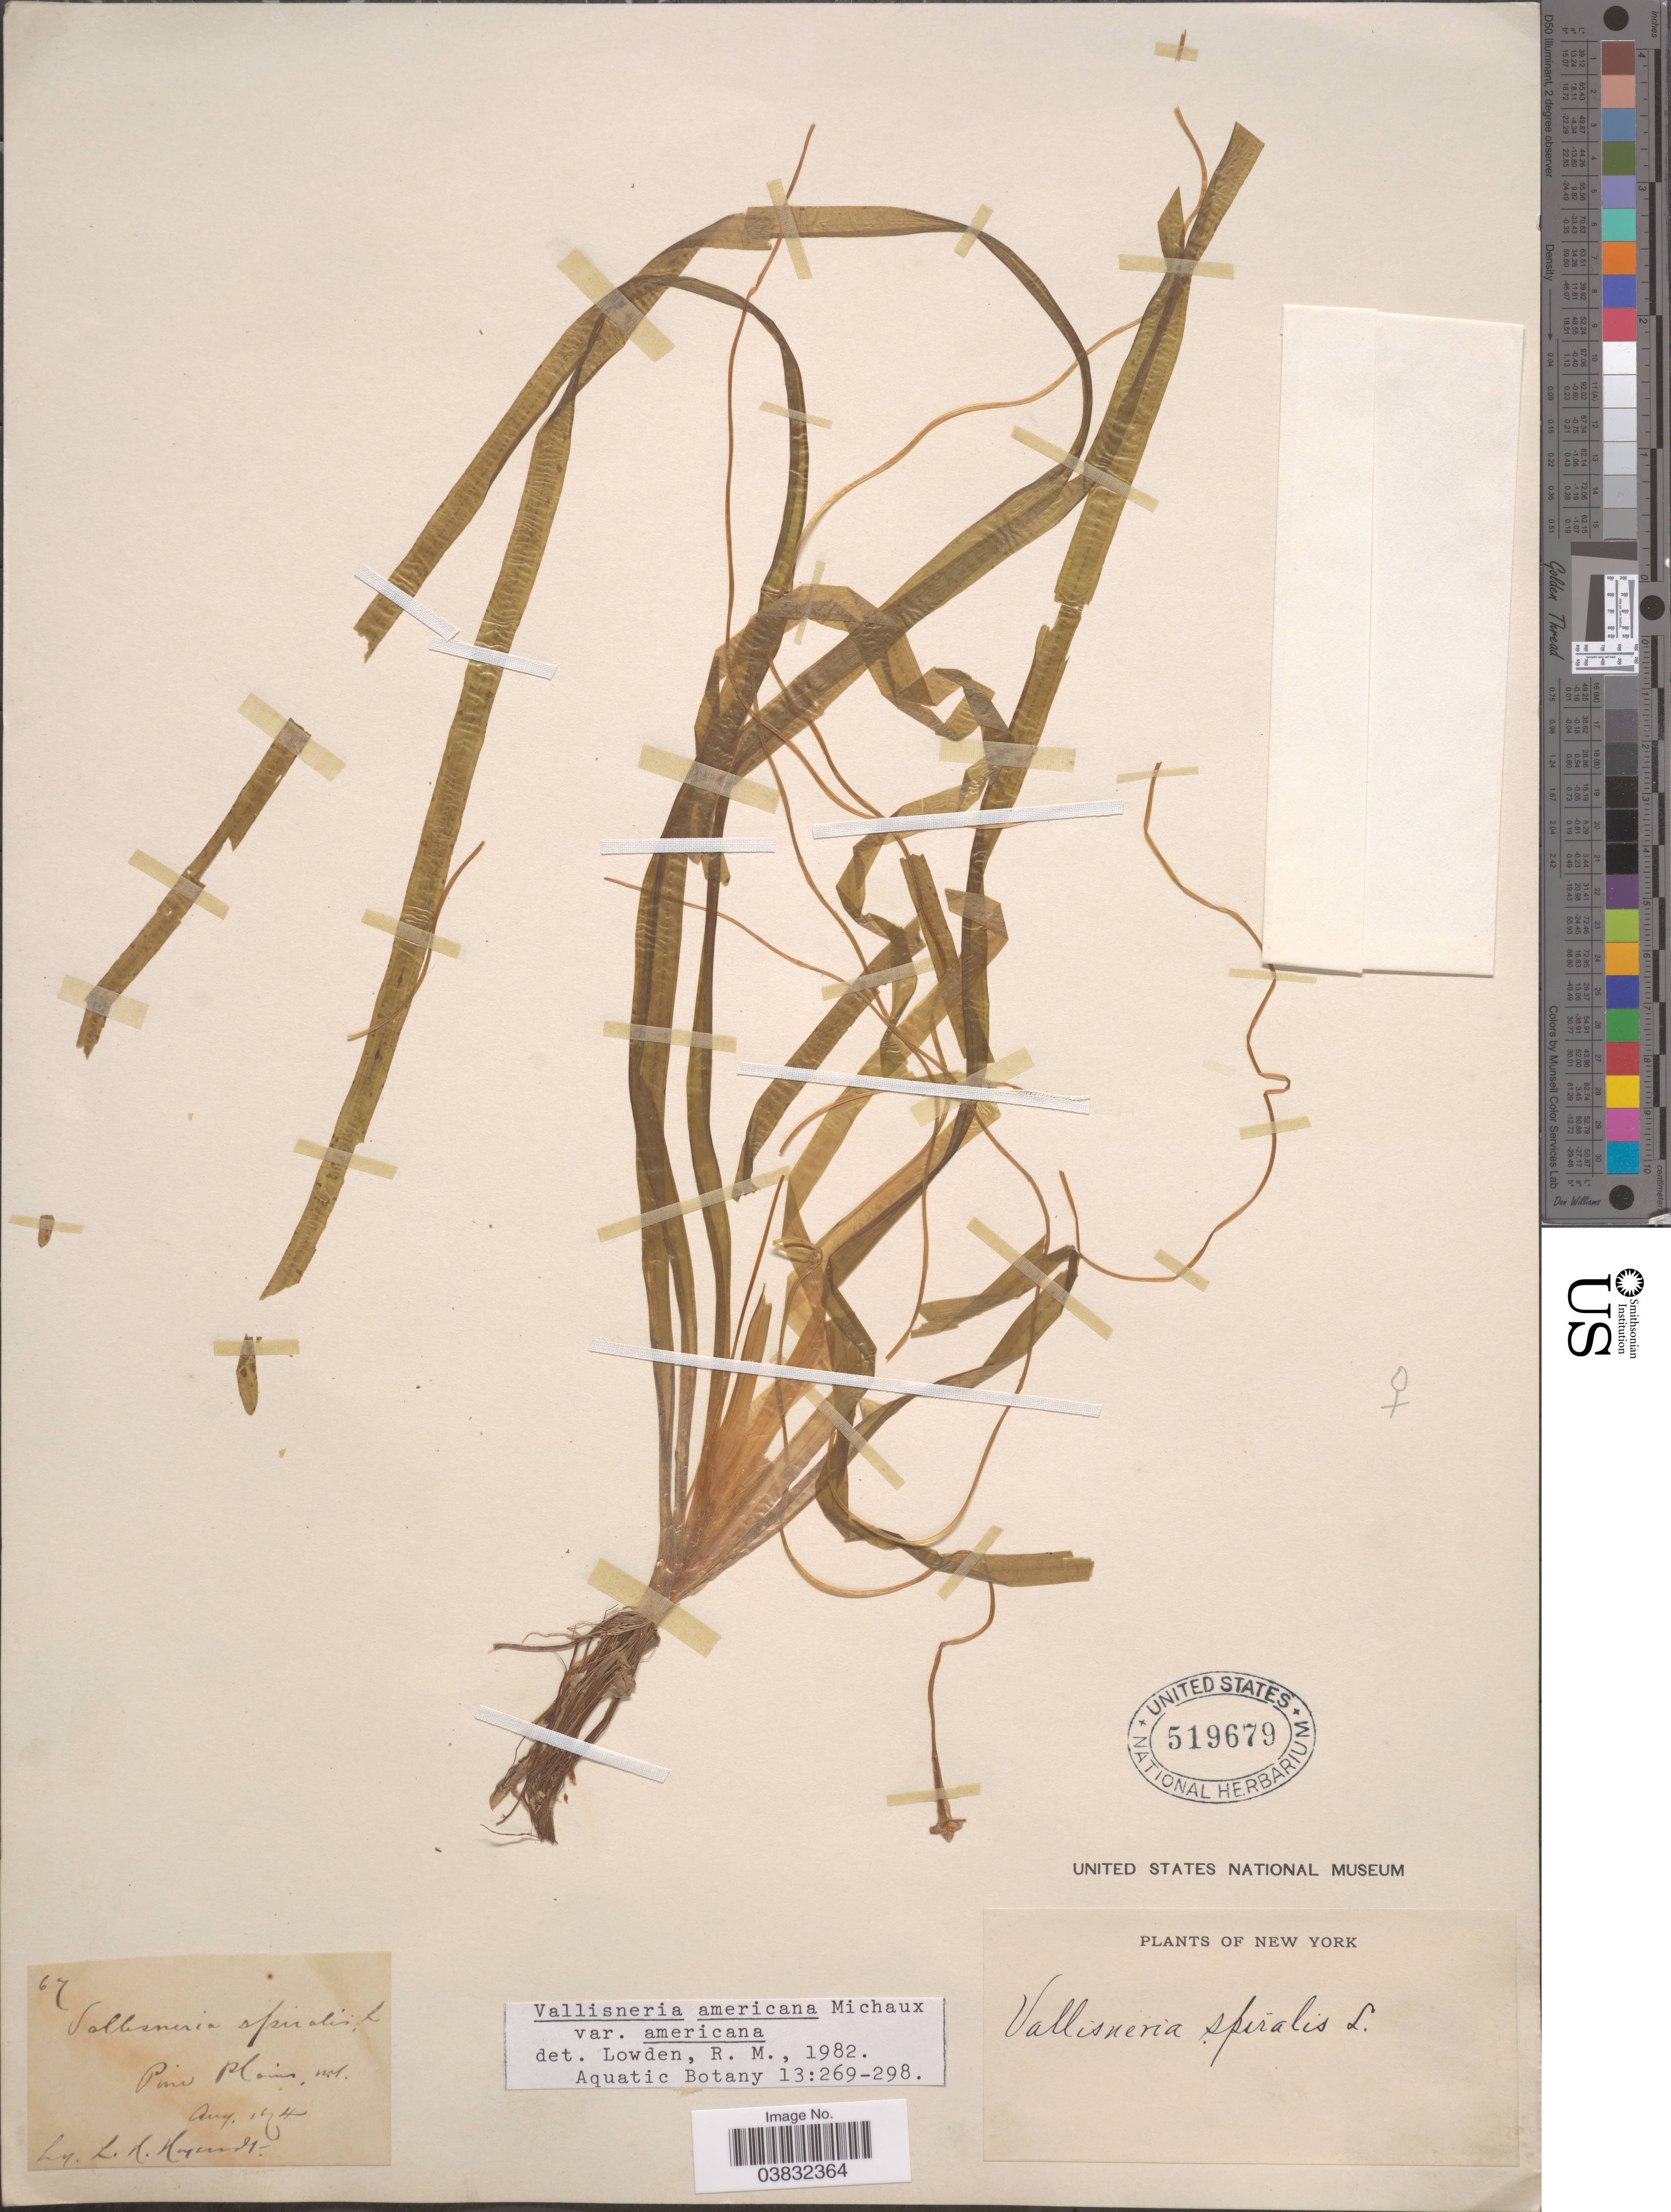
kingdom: Plantae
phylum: Tracheophyta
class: Liliopsida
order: Alismatales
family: Hydrocharitaceae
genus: Vallisneria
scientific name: Vallisneria americana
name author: Michx.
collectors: L. W. Ahrendt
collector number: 67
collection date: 1911-08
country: United States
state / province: New York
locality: Pine Plains.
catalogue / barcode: US 519679